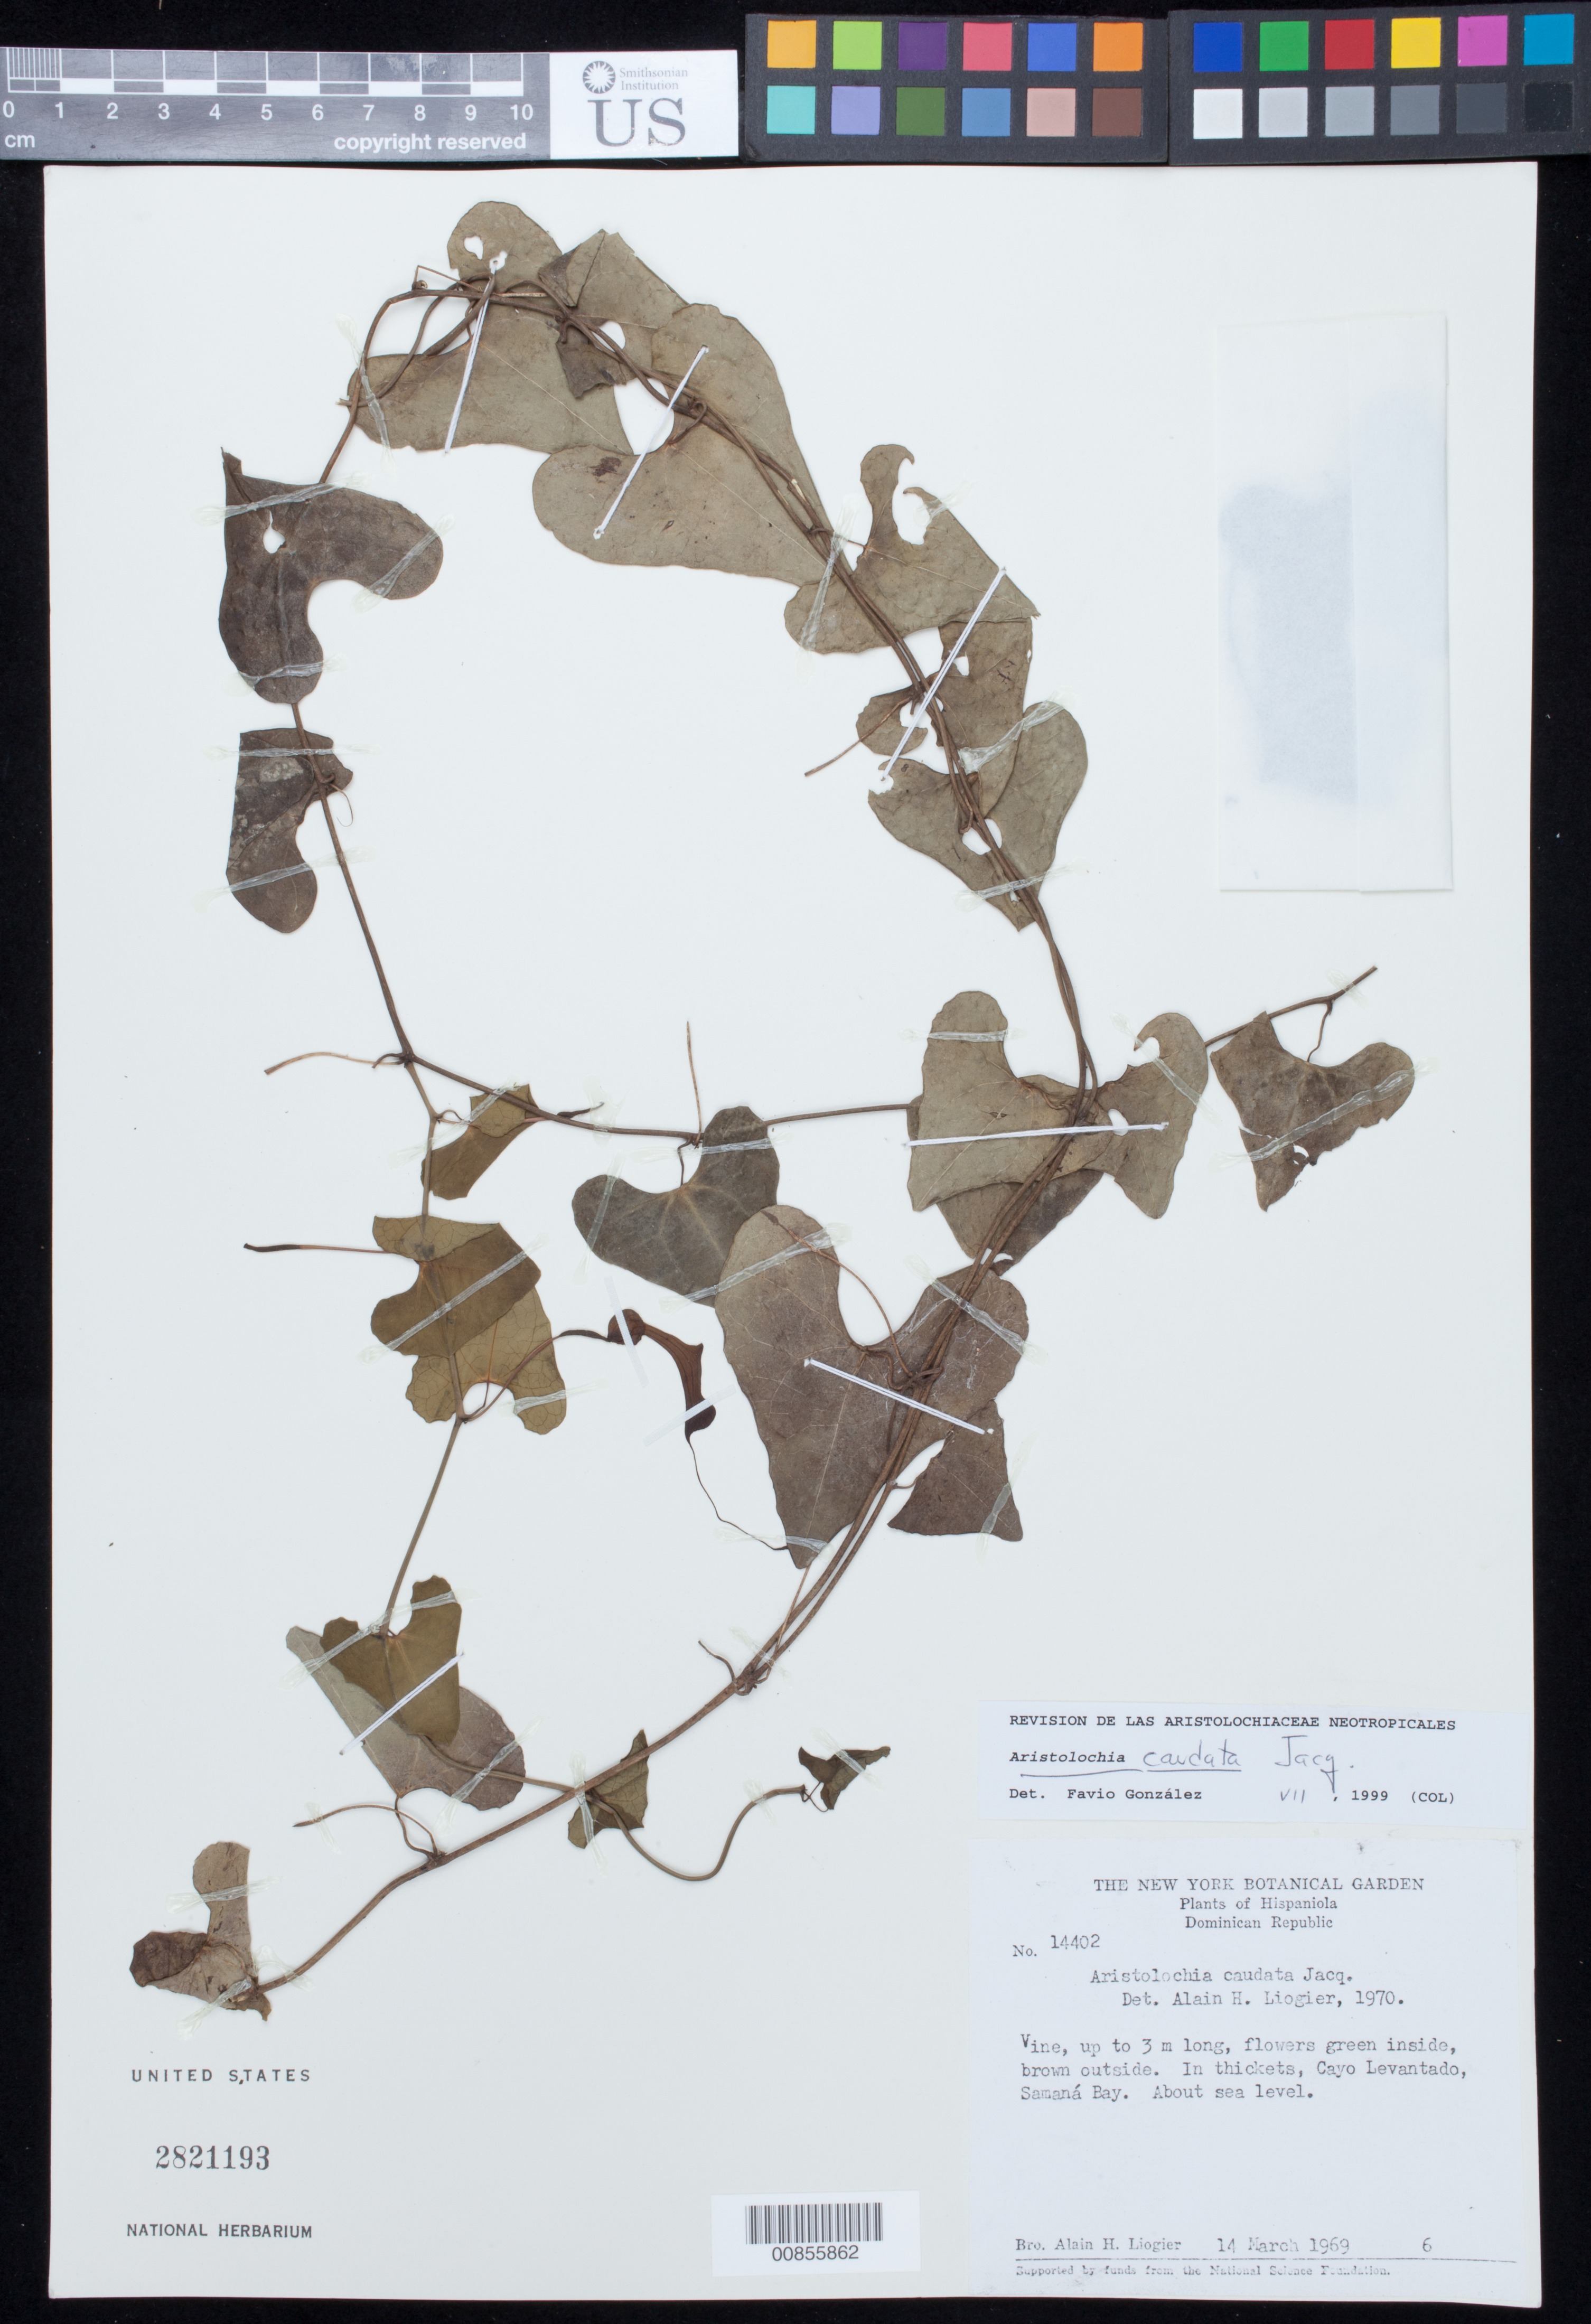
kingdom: Plantae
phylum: Tracheophyta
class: Magnoliopsida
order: Piperales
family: Aristolochiaceae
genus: Aristolochia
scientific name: Aristolochia caudata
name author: Jacq.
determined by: González, F., (COL), Universidad Nacional de Colombia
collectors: A. H. Liogier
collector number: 14402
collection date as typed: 14 Mar 1969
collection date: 1969-03-14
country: Dominican Republic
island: Hispaniola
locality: Cayo Levantado, Samaná Bay.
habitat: In thickets.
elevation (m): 0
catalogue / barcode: US 2821193